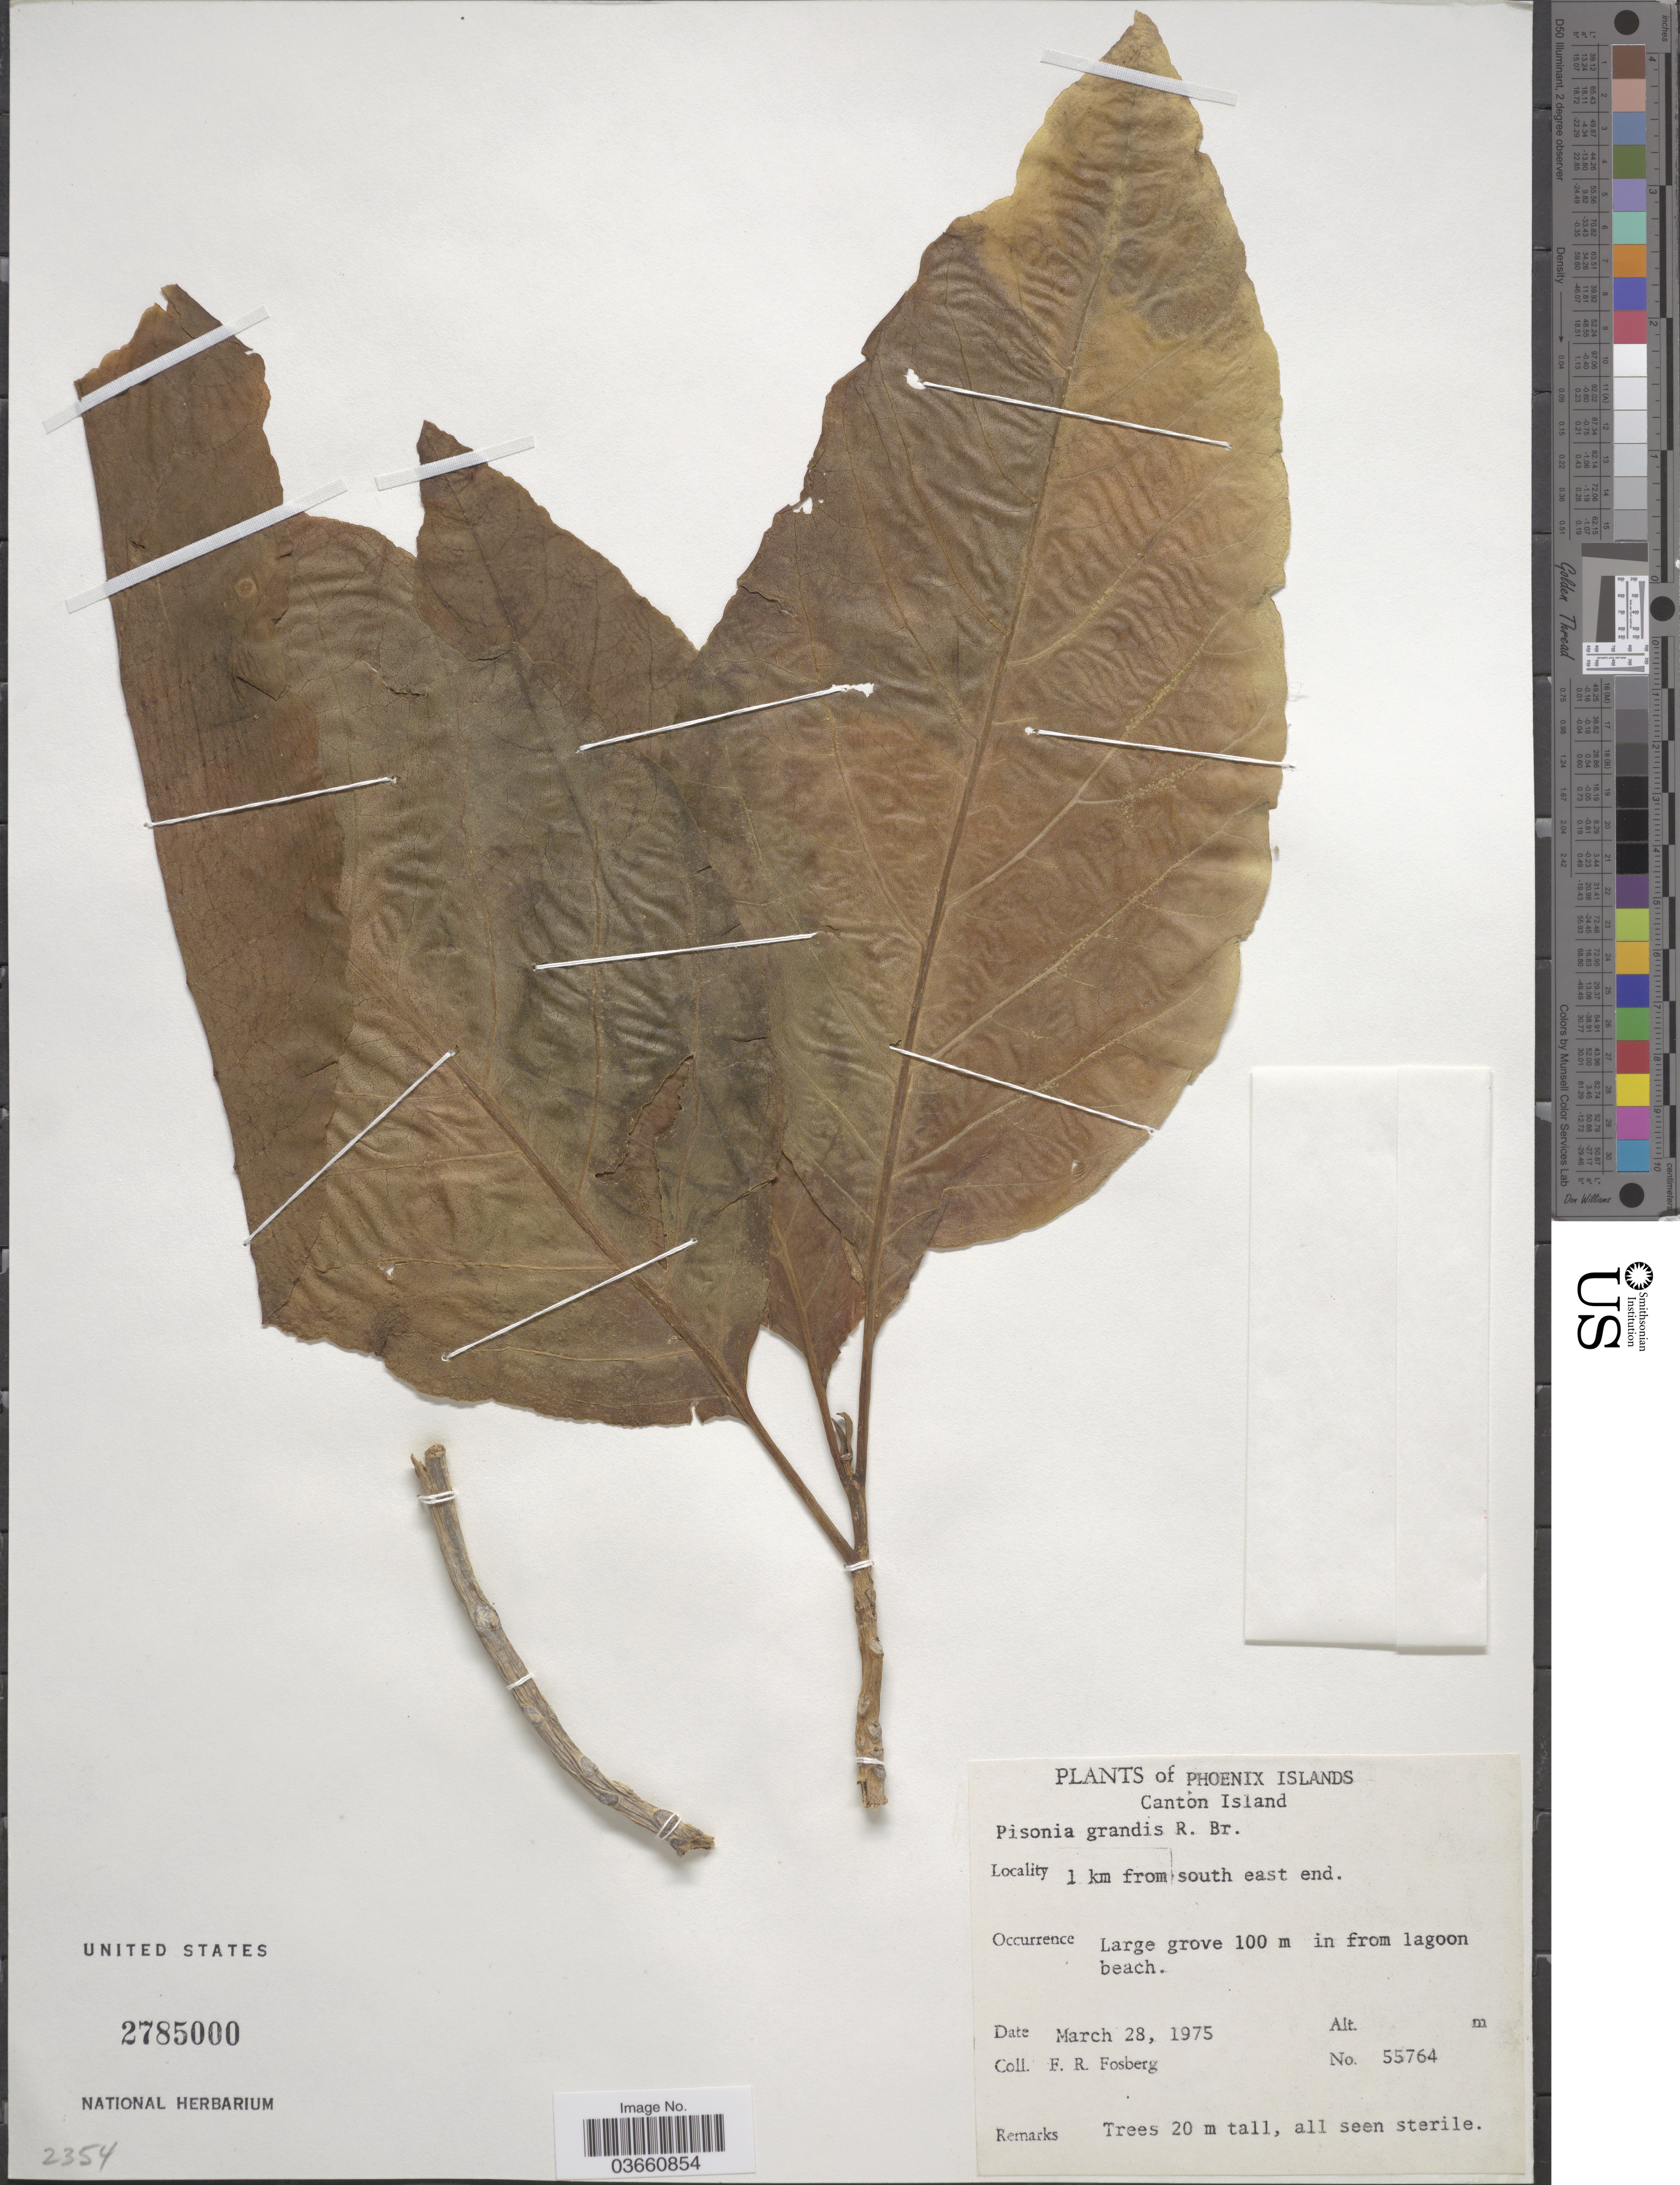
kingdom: Plantae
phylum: Tracheophyta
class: Magnoliopsida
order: Caryophyllales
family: Nyctaginaceae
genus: Pisonia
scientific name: Pisonia grandis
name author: R. Br.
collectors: F. R. Fosberg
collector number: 55764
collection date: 1975-03-28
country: Kiribati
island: Kanton [Canton] Atoll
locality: Phoenix Islands. Canton Island. 1 km from south east end.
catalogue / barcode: US 2785000